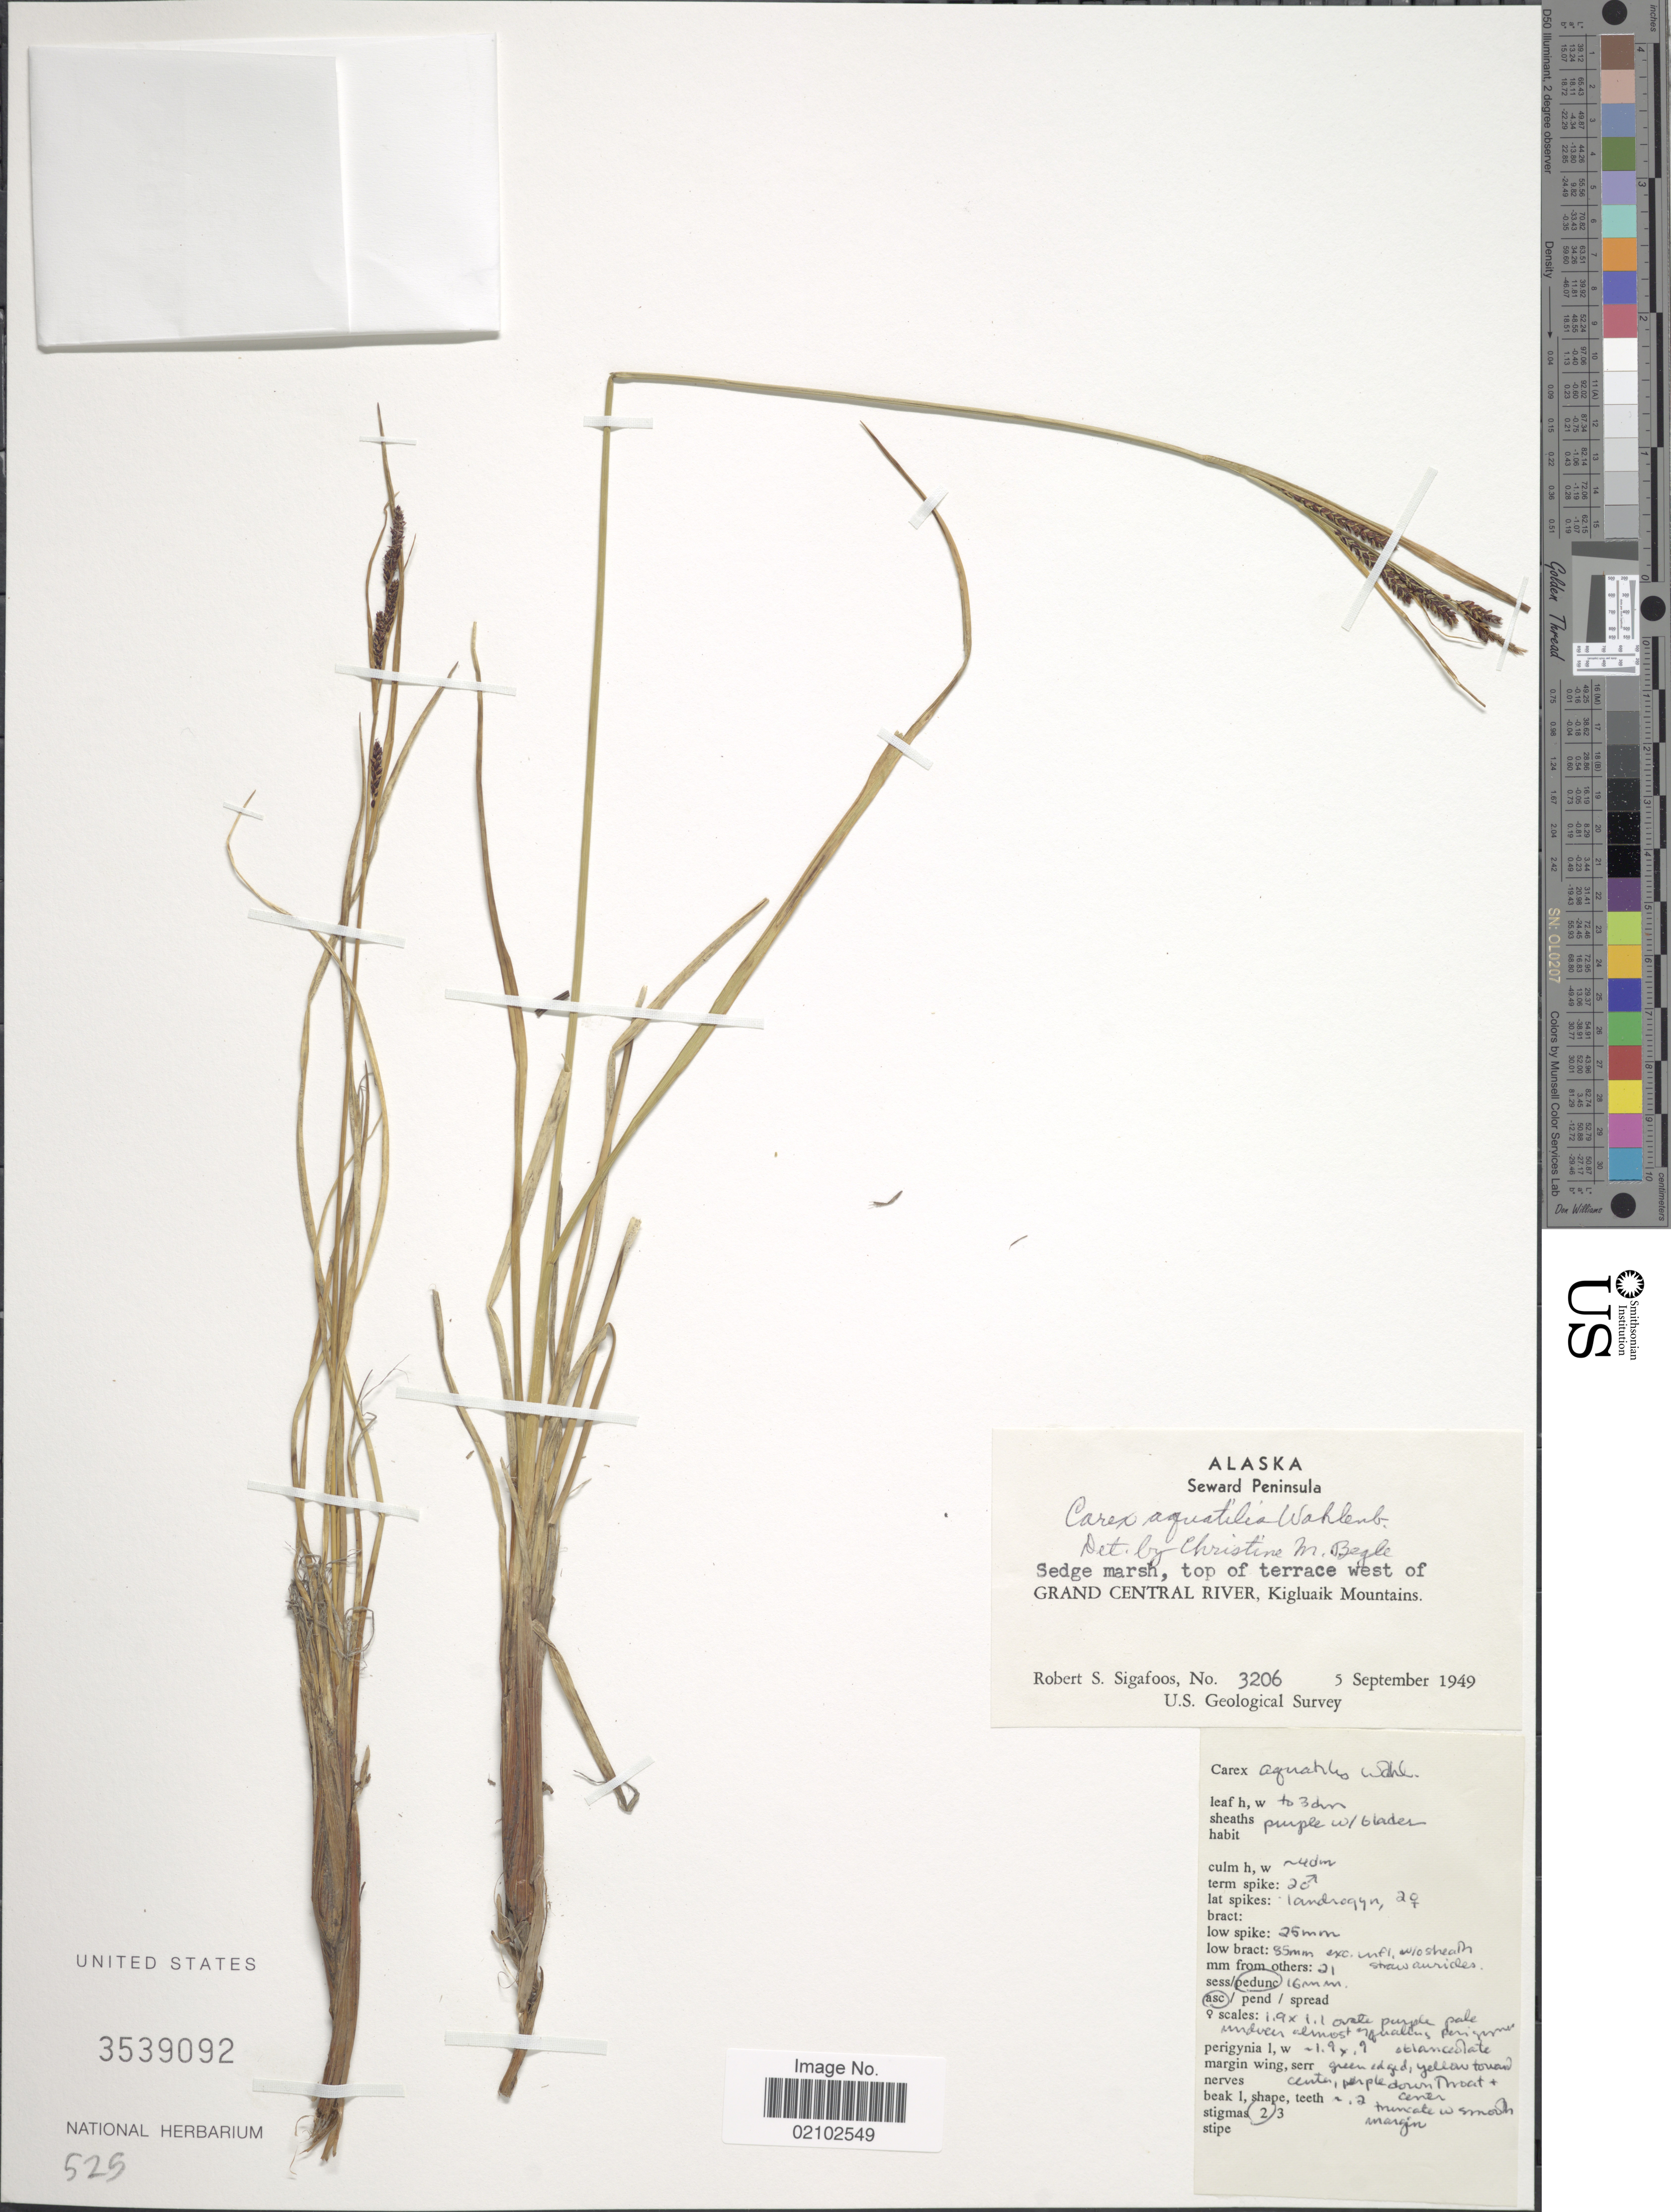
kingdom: Plantae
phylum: Tracheophyta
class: Liliopsida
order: Poales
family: Cyperaceae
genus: Carex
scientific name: Carex aquatilis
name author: Wahlenb.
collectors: R. Sigafoos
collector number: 3206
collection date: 1949-09-05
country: United States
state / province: Alaska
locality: Seward Peninsula, Sedge marsh, top of terrace west of Grand Central River, Kigluaik Mountains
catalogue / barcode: US 3539092